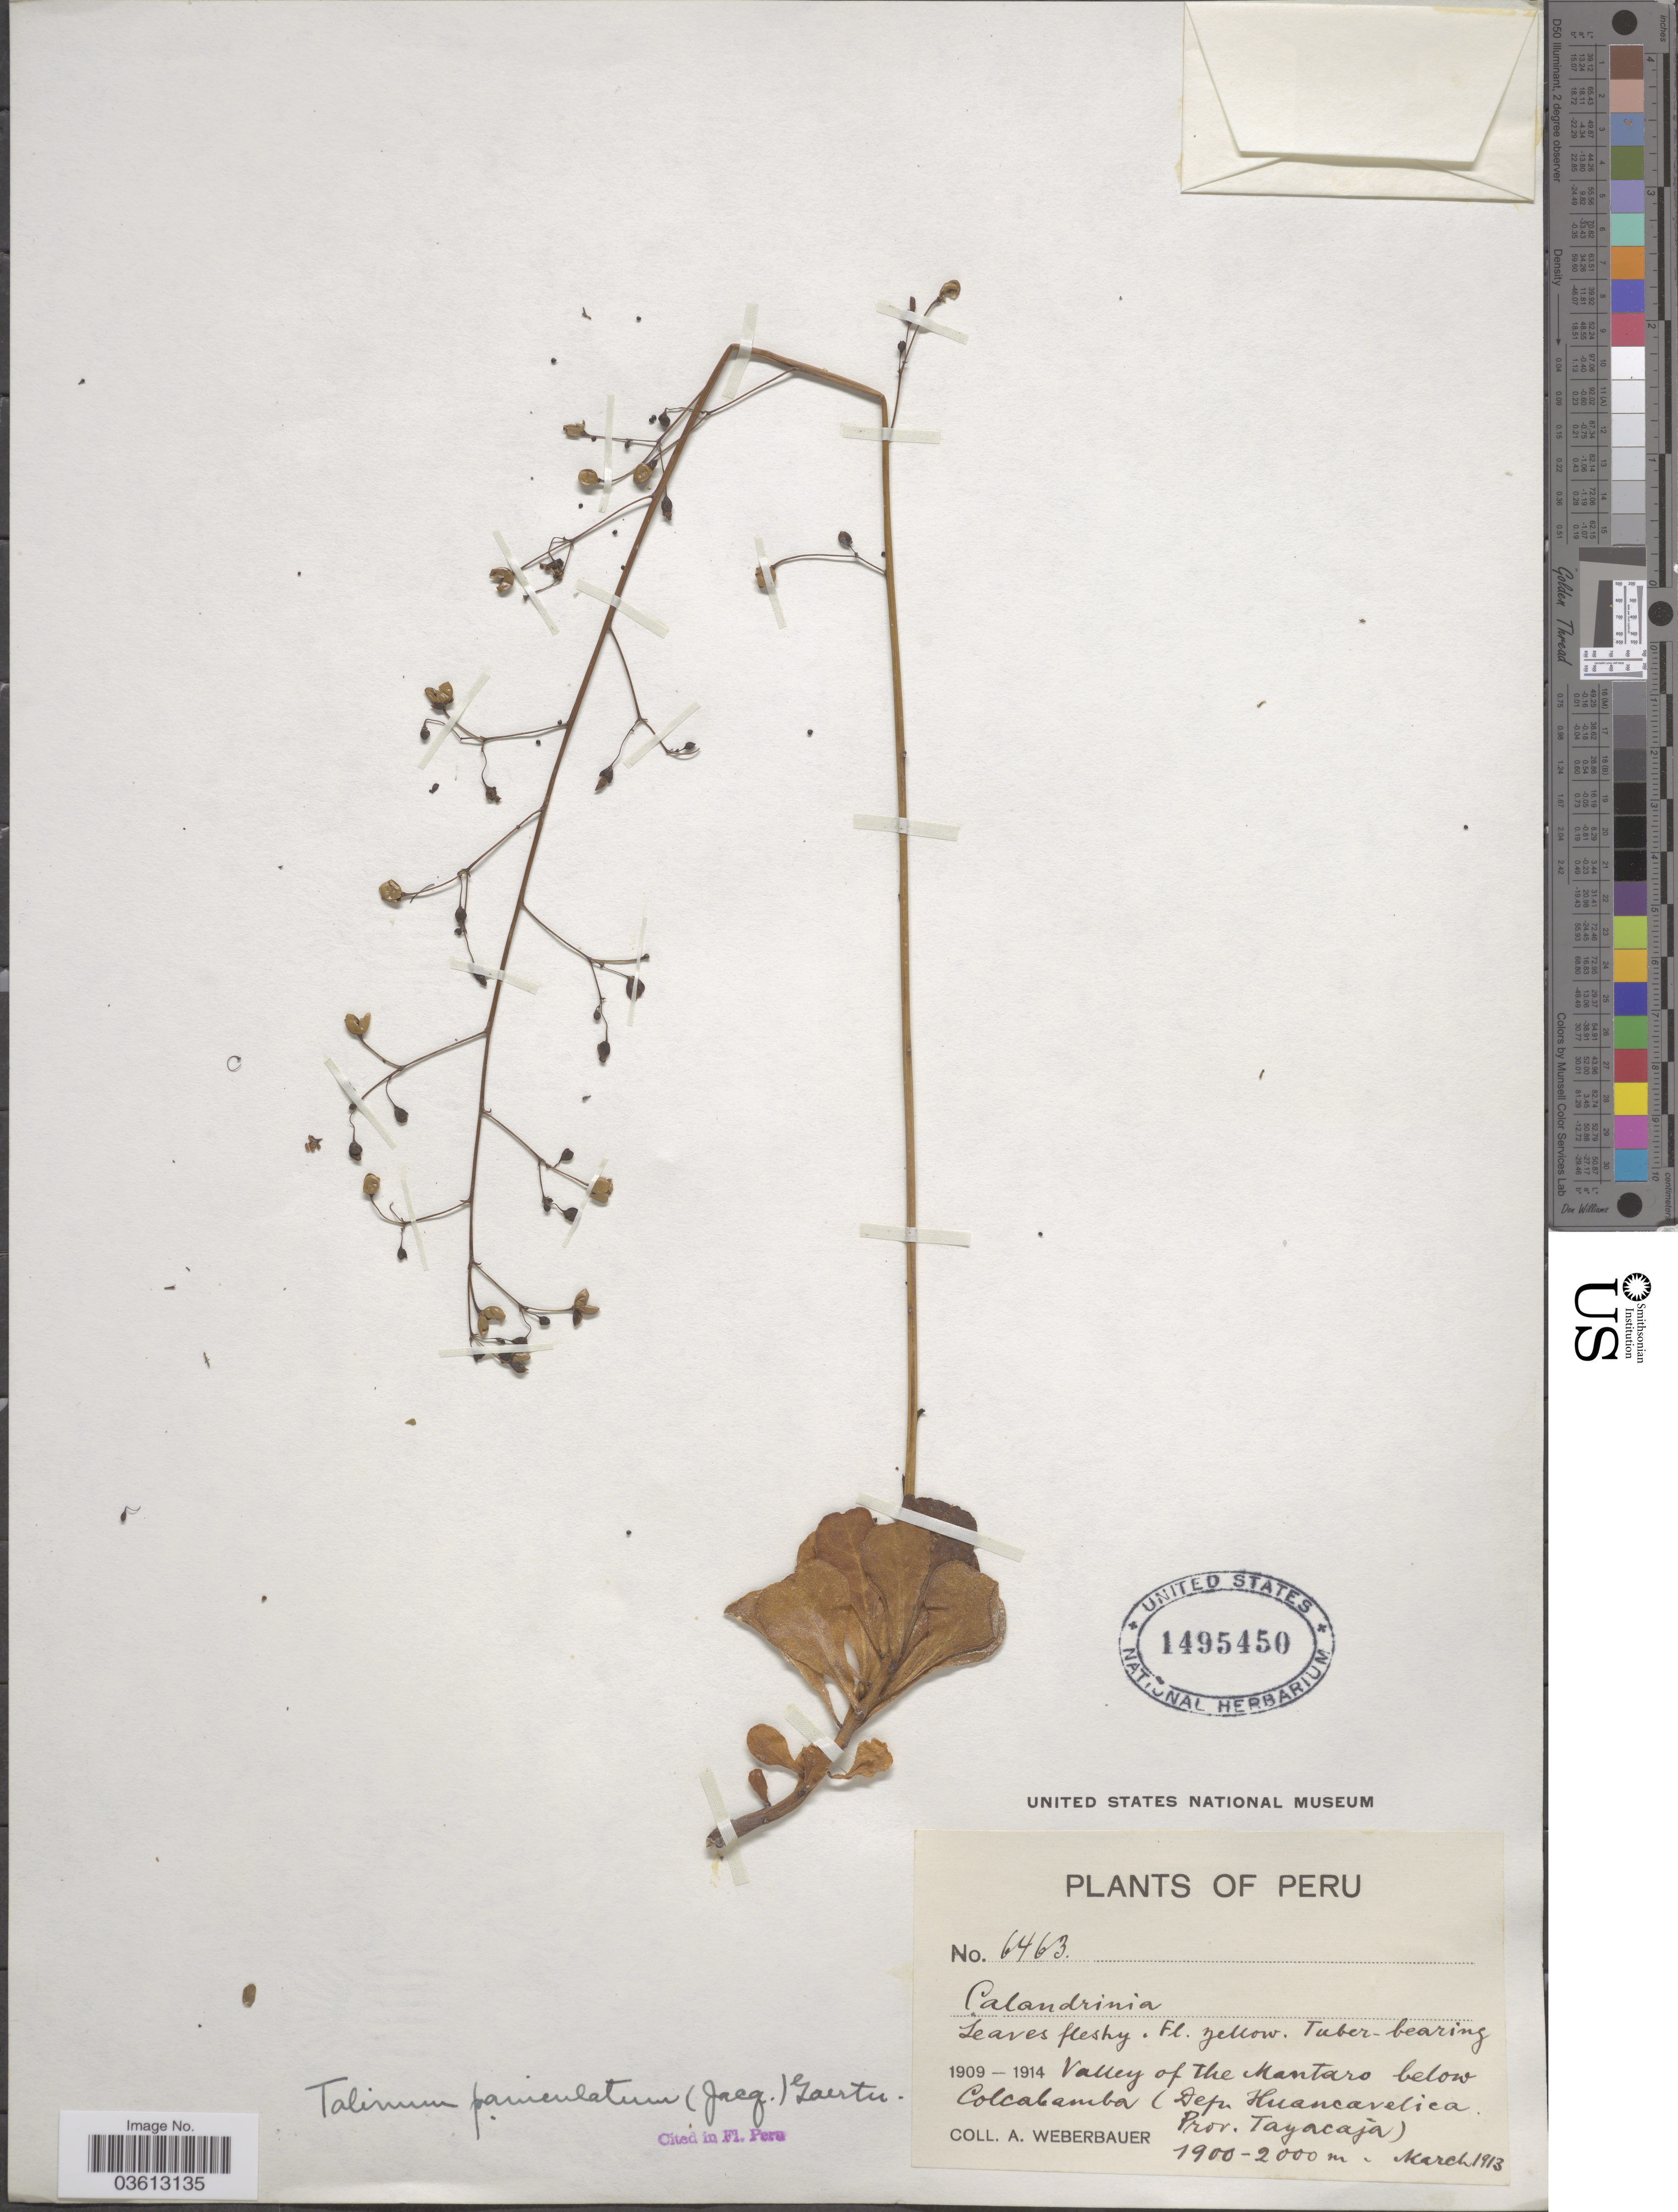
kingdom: Plantae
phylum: Tracheophyta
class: Magnoliopsida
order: Caryophyllales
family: Talinaceae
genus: Talinum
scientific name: Talinum paniculatum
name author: (Jacq.) Gaertn.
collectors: A. Weberbauer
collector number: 6463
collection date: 1913-03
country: Peru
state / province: Huancavelica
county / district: Tayacaja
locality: Valley of the Mantaro below Colcabamba (Dep. Huancavelica, Prov. Tayacaja).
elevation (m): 1900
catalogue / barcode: US 1495450